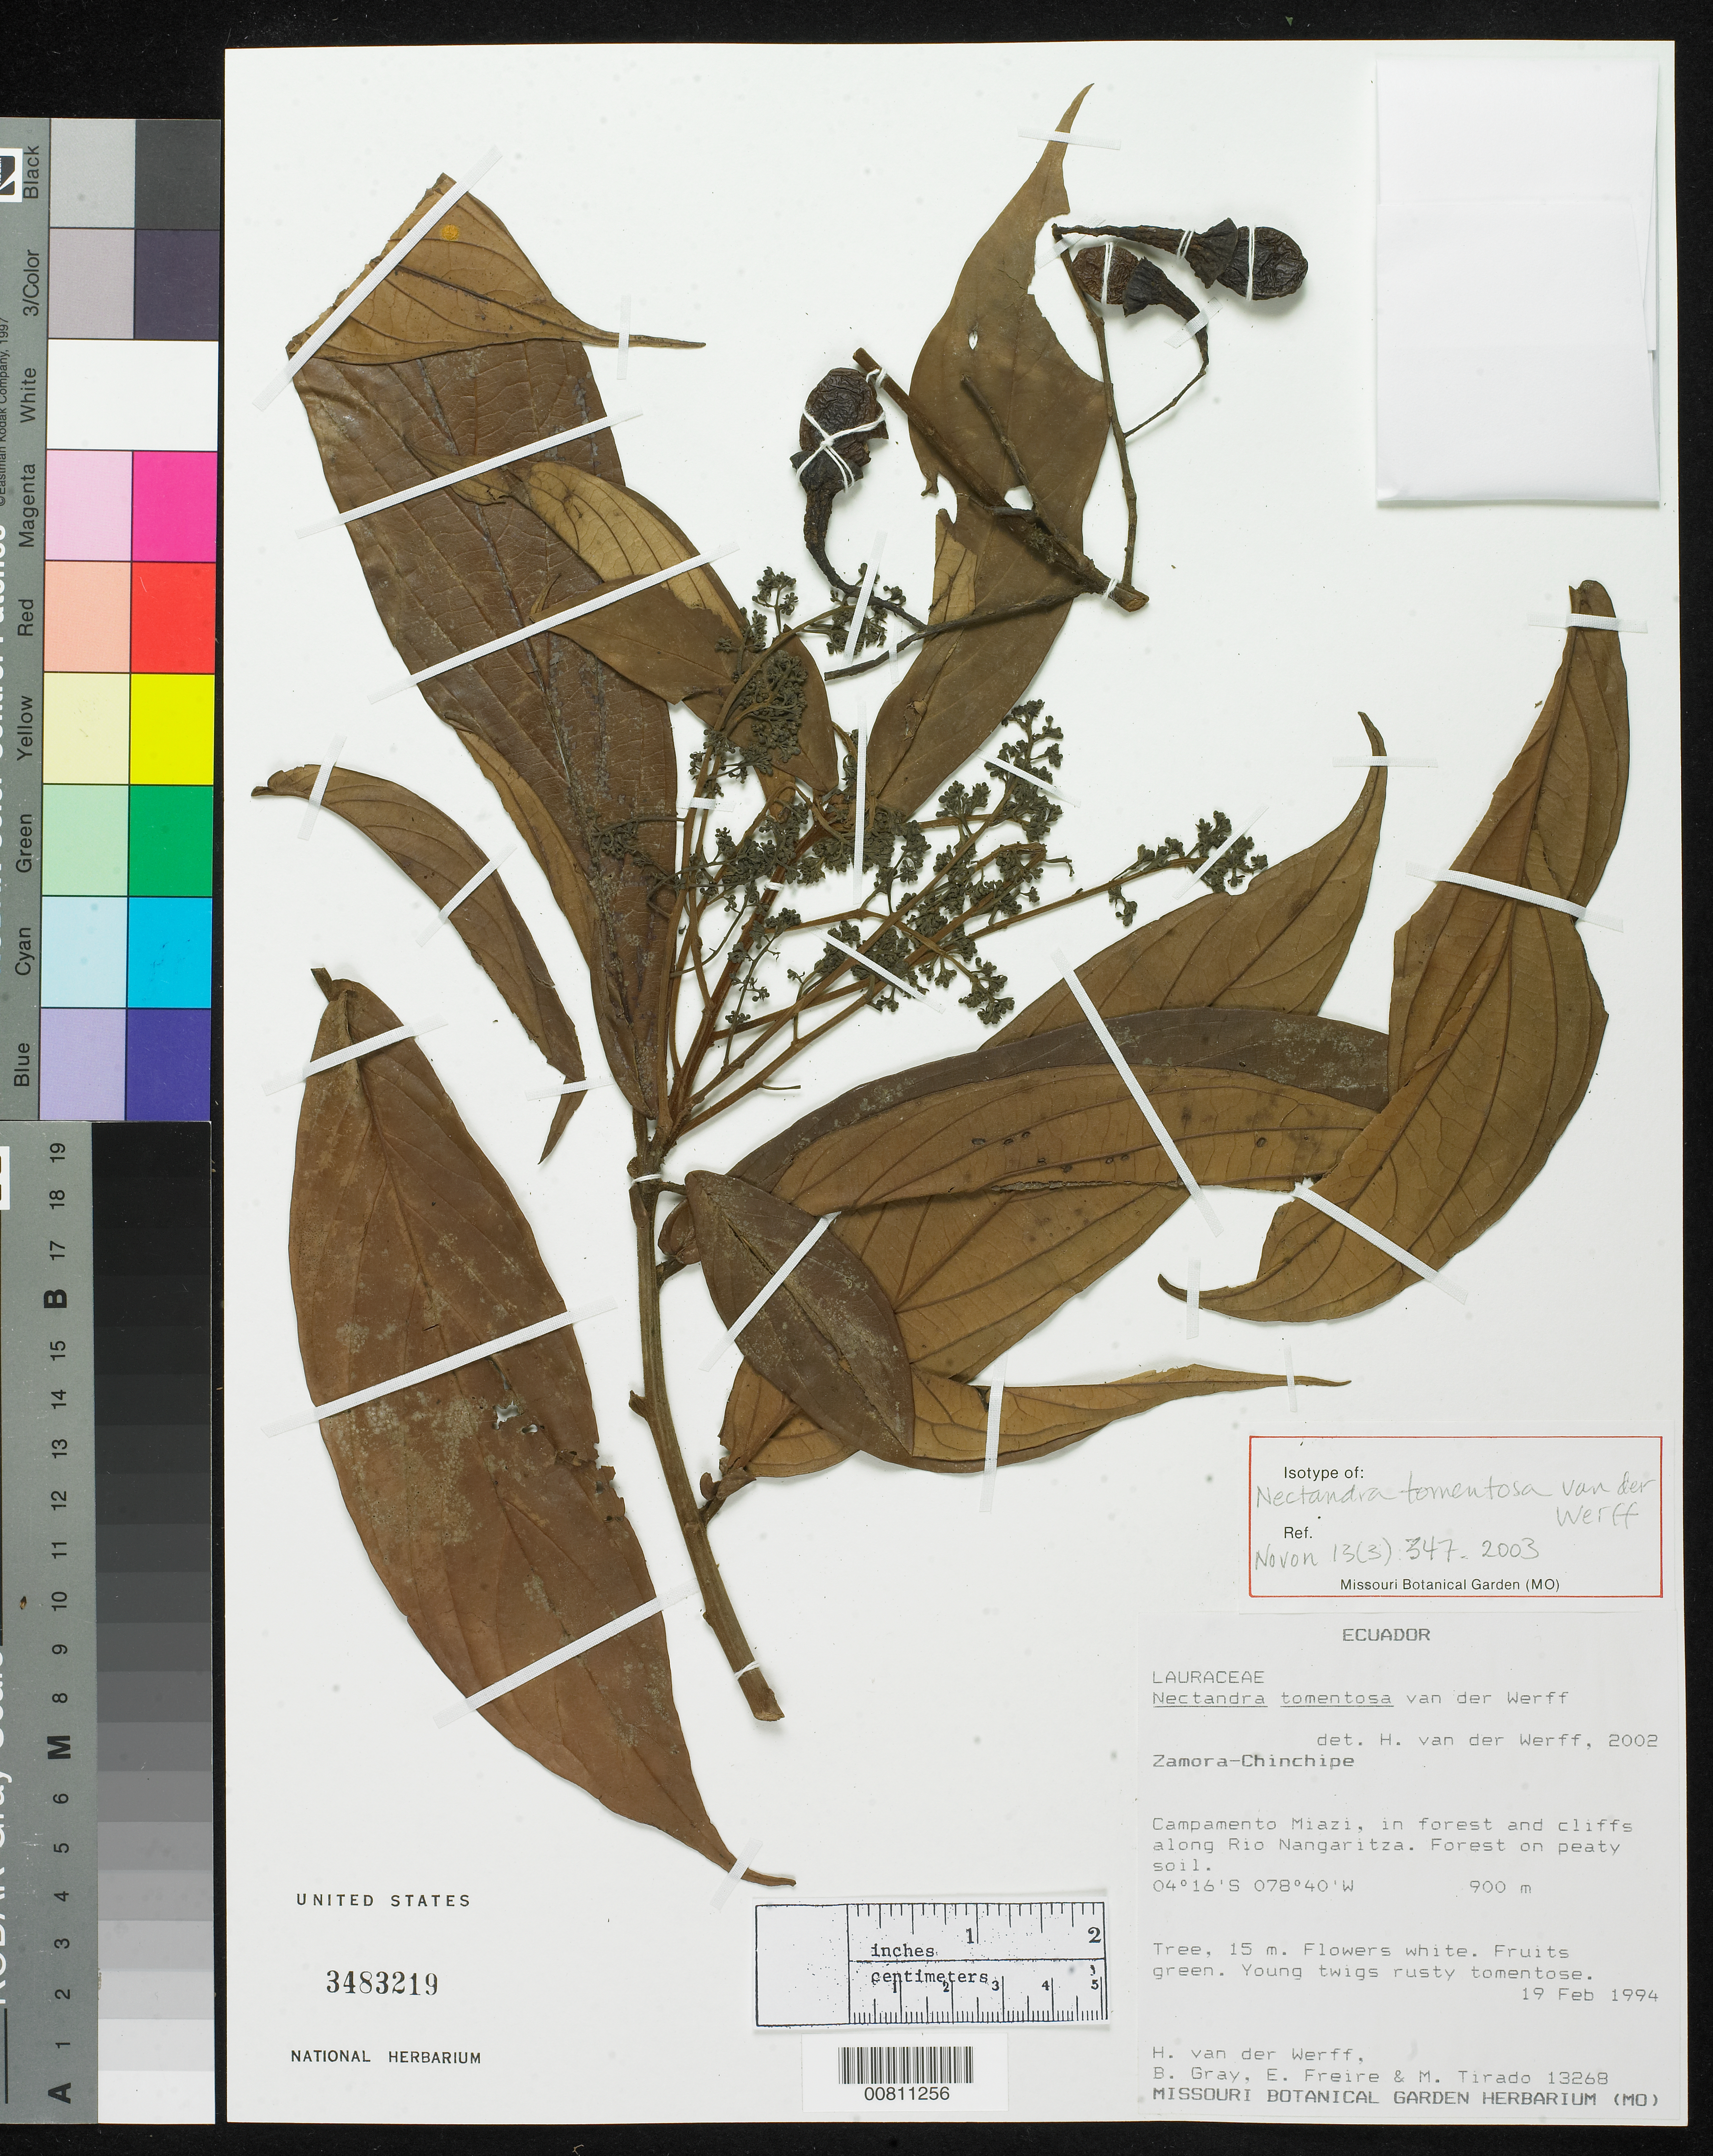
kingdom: Plantae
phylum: Tracheophyta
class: Magnoliopsida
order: Laurales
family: Lauraceae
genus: Nectandra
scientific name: Nectandra tomentosa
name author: van der Werff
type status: Isotype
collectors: H. van der Werff & M. Tirado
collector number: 13268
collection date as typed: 19 Feb 1994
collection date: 1994-02-19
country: Ecuador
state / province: Zamora-Chinchipe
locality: Campamento Miazi, in forest and cliffs along Rio Nangaritza.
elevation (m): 900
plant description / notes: Holotype at QCNE.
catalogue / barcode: US 3483219